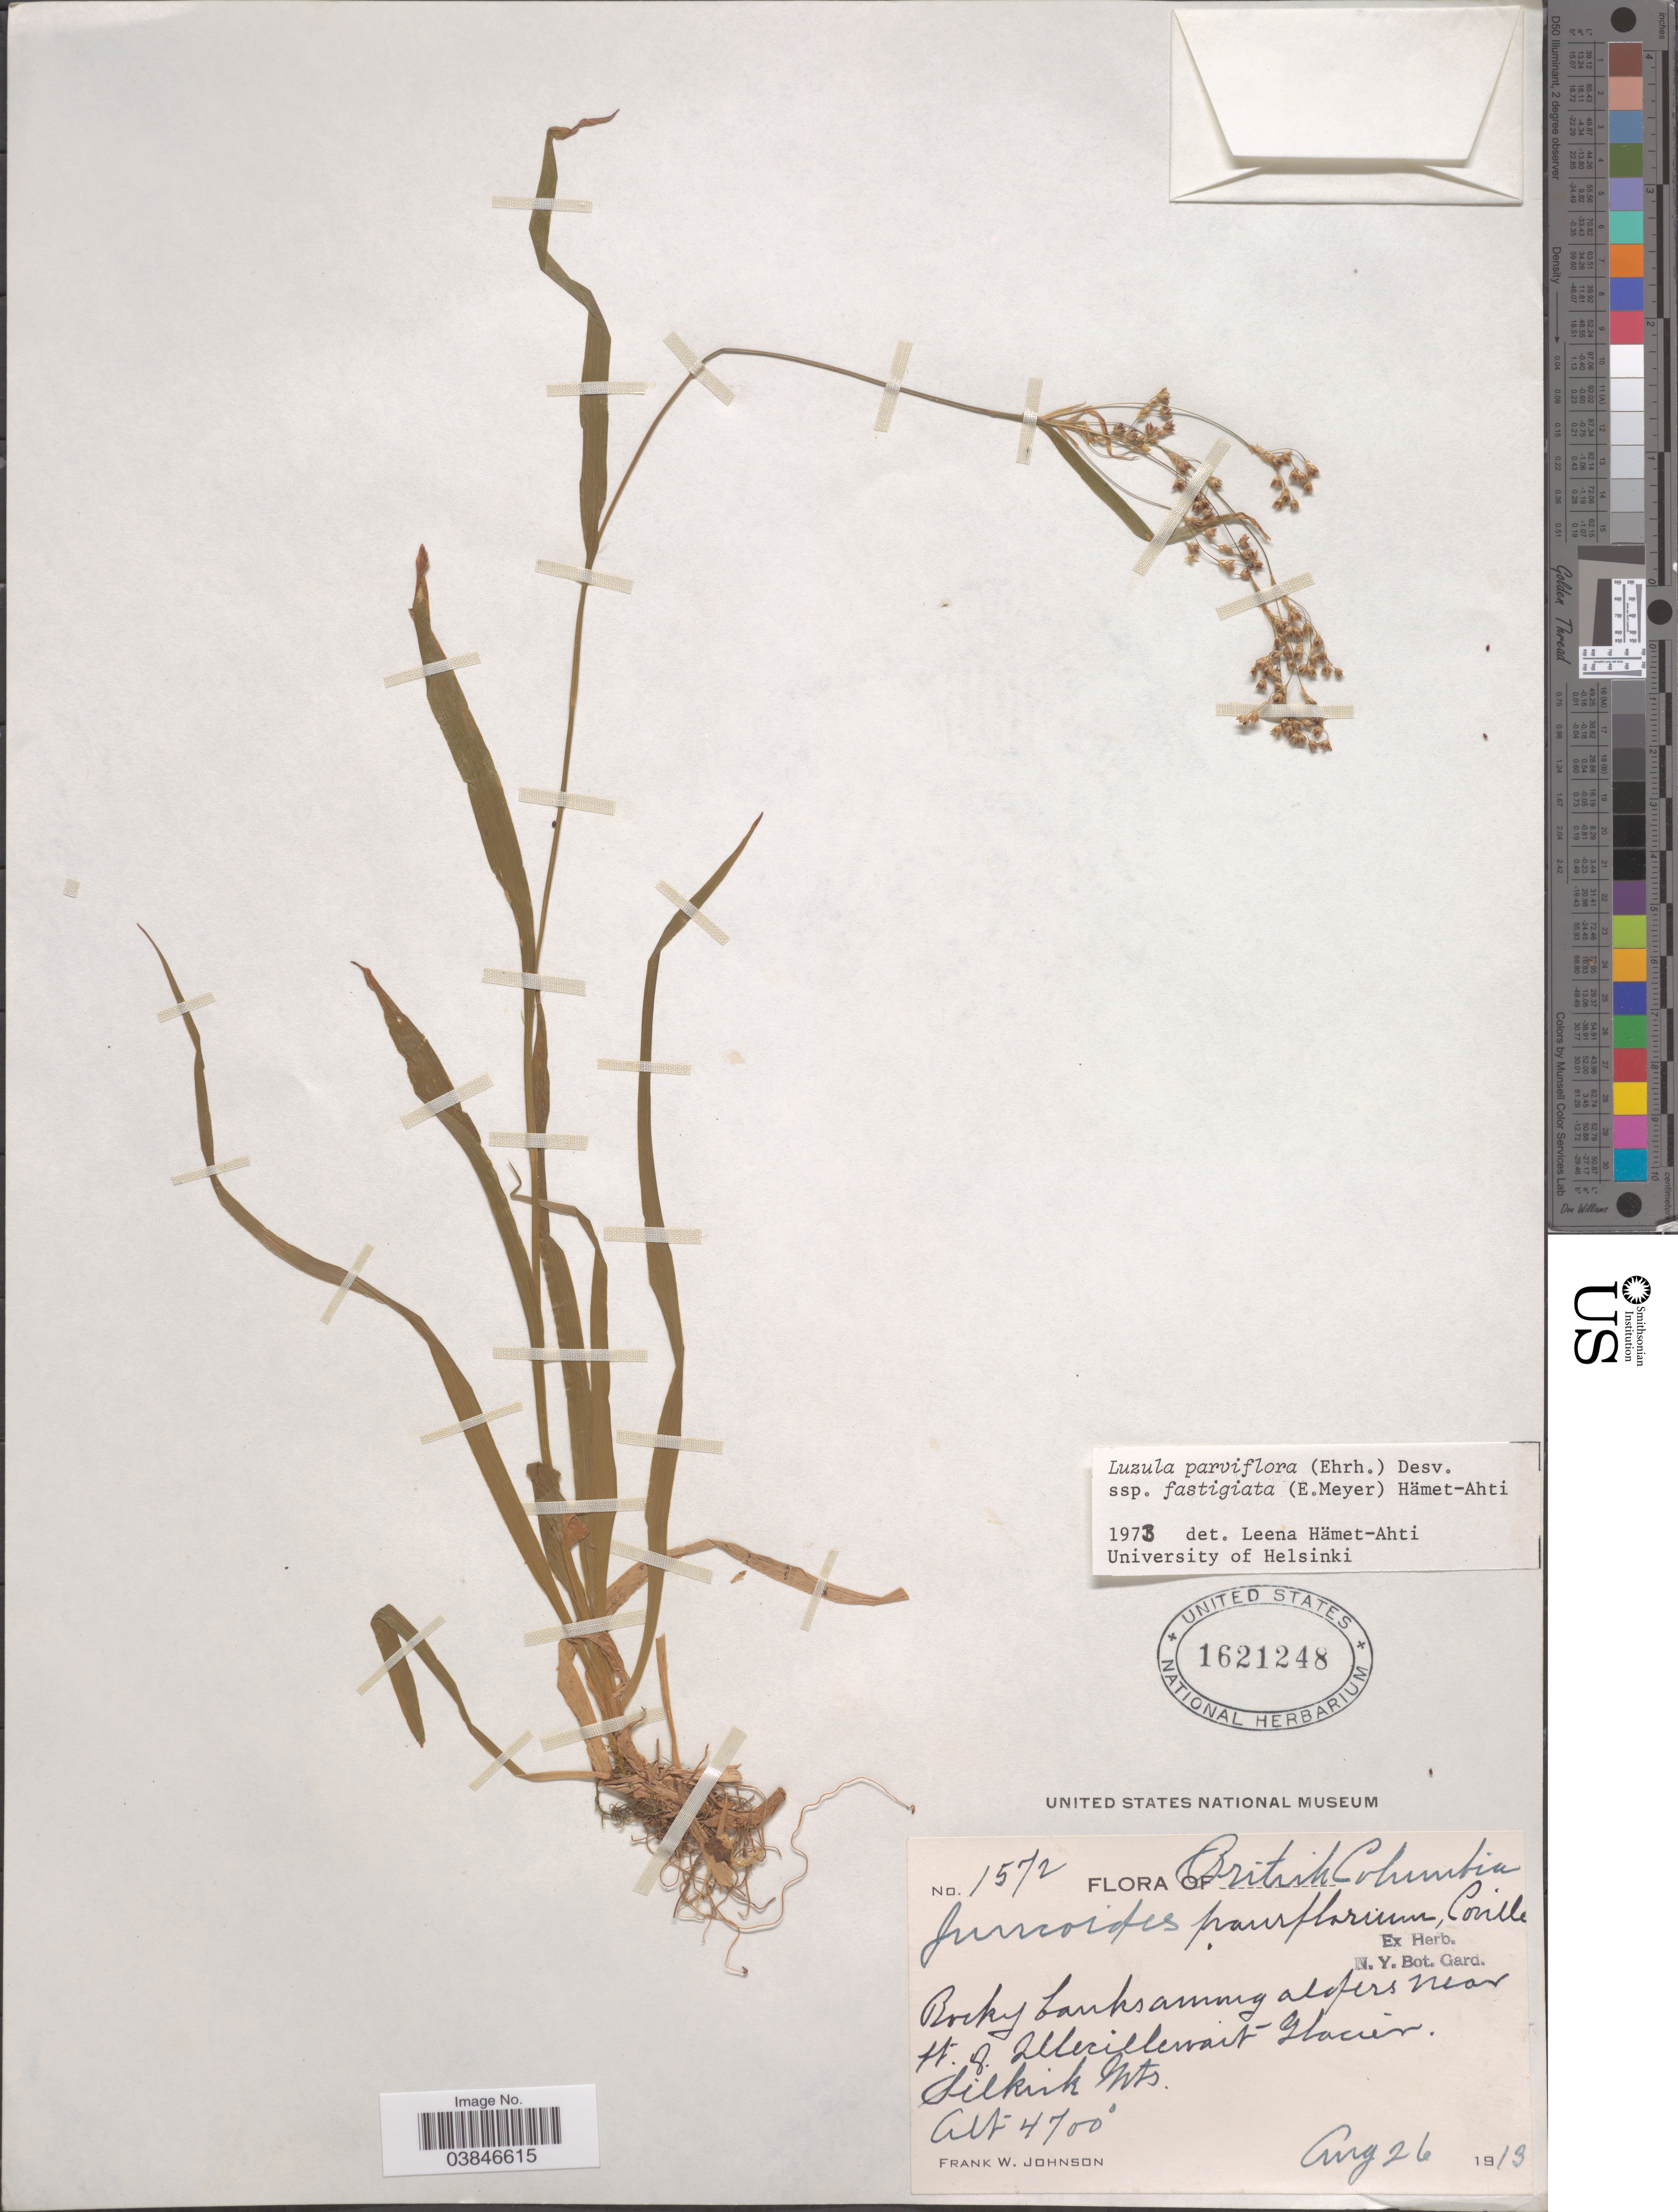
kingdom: Plantae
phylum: Tracheophyta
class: Liliopsida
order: Poales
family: Juncaceae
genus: Luzula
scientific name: Luzula parviflora subsp. fastigiata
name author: Buchenau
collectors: F. W. Johnson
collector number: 1572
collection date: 1913-08-26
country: Canada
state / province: British Columbia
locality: Illecillewaet Glacier. Silkirk mts.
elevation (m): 1433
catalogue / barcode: US 1621248